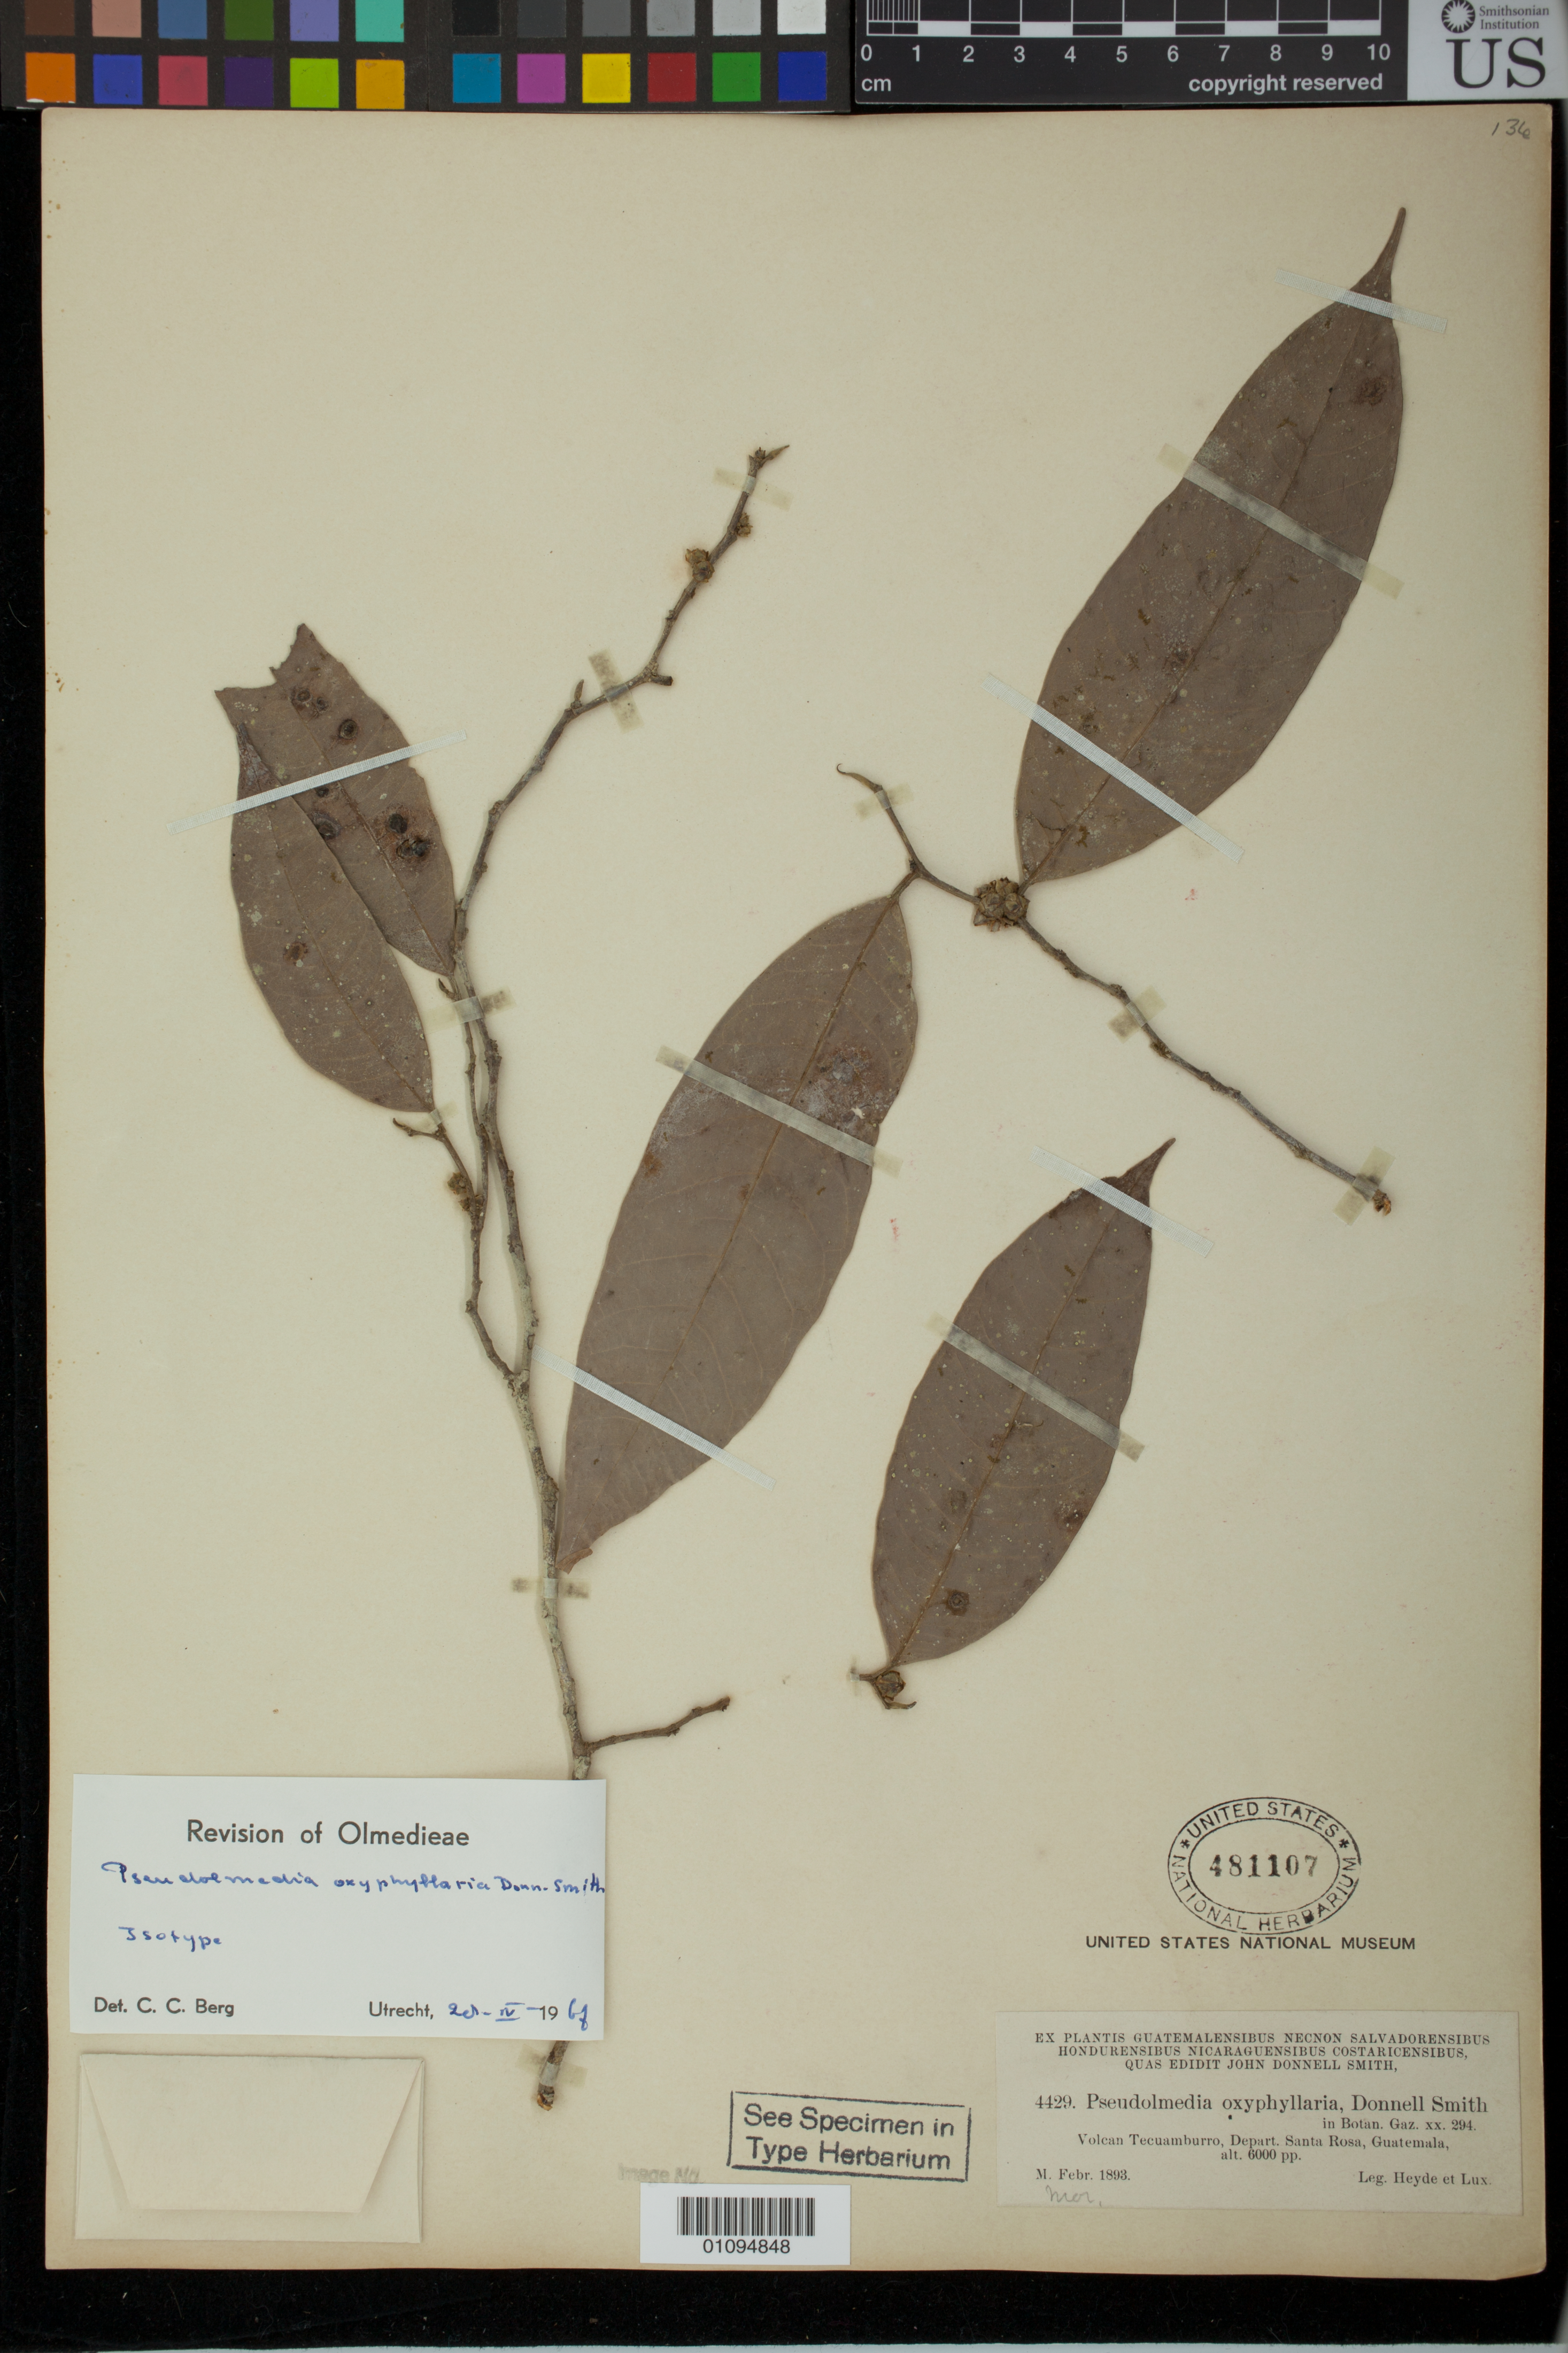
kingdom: Plantae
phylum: Tracheophyta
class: Magnoliopsida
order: Rosales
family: Moraceae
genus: Pseudolmedia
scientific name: Pseudolmedia oxyphyllaria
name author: Donn. Sm.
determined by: Berg, C. C.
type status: Isotype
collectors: E. T. Heyde & E. Lux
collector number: J.D.S. 4429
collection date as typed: Feb 1893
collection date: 1893-02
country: Guatemala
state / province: Santa Rosa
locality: Volcan Tecuamburro.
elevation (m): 1829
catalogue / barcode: US 481107